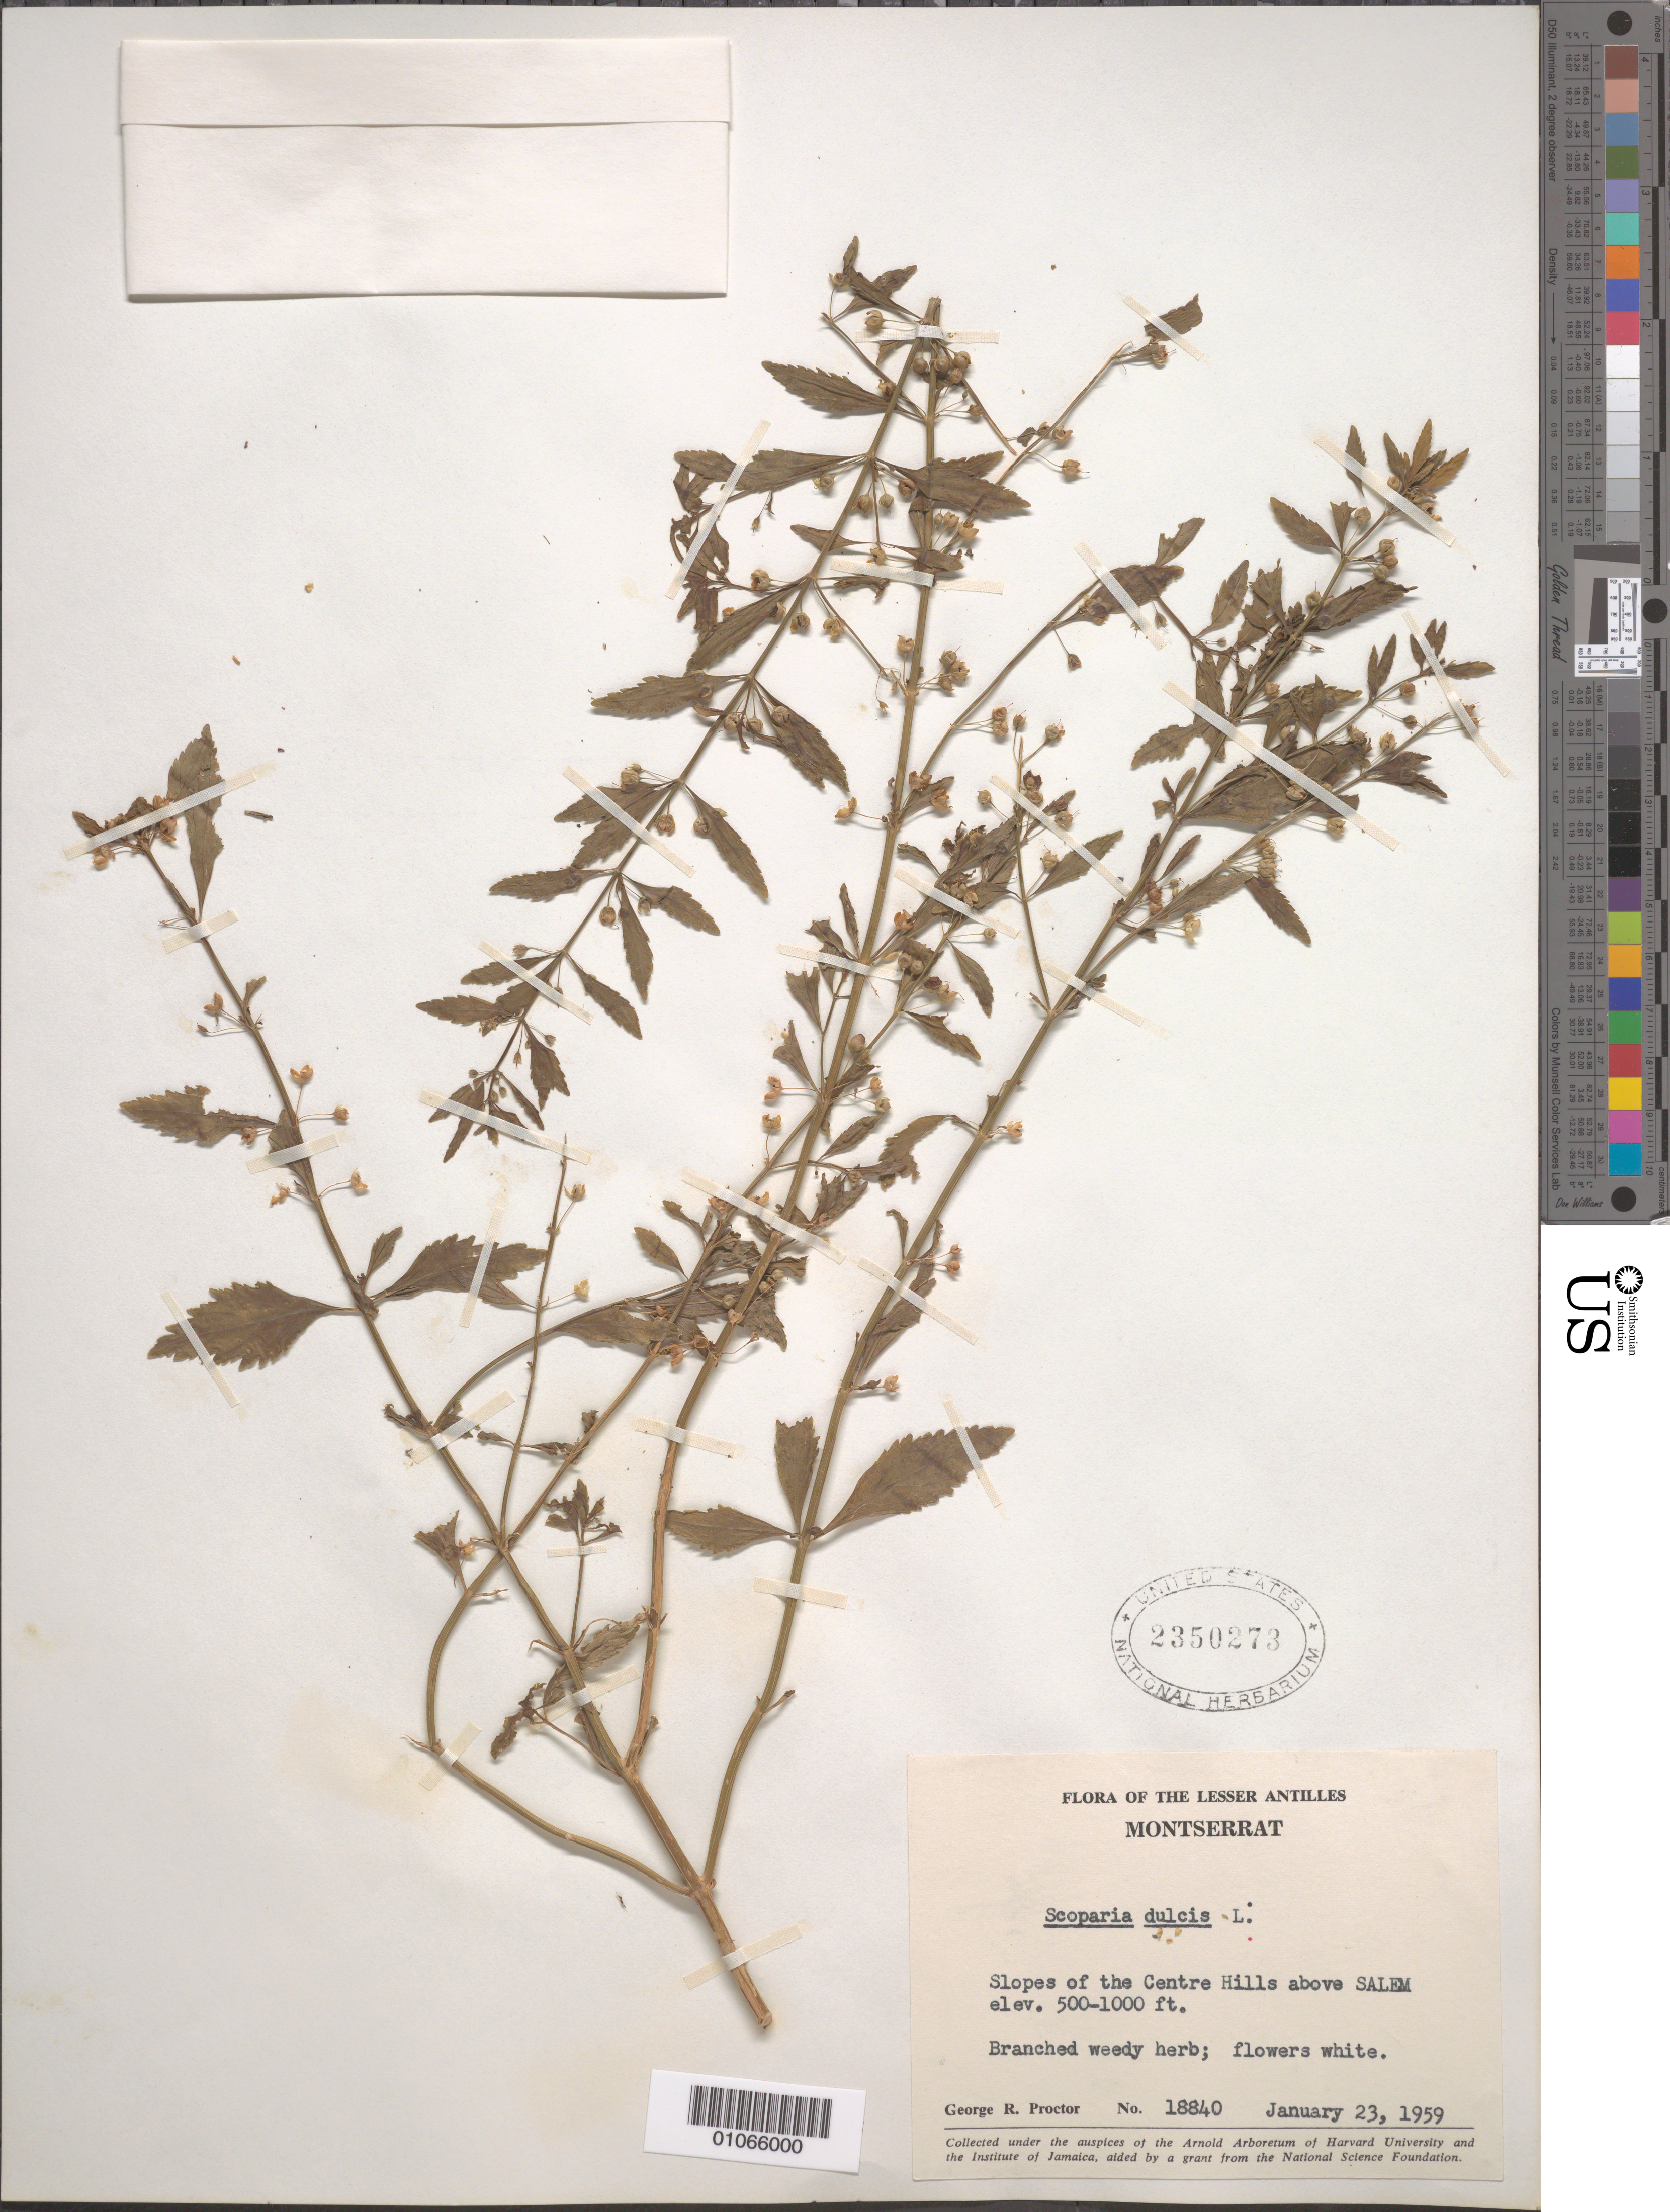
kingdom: Plantae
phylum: Tracheophyta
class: Magnoliopsida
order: Lamiales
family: Plantaginaceae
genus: Scoparia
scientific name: Scoparia dulcis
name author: L.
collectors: G. R. Proctor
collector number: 18840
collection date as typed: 23 Jan 1959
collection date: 1959-01-23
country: Montserrat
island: Montserrat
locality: Slopes of the Centre Hills above Salem.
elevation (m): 152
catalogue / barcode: US 2350273